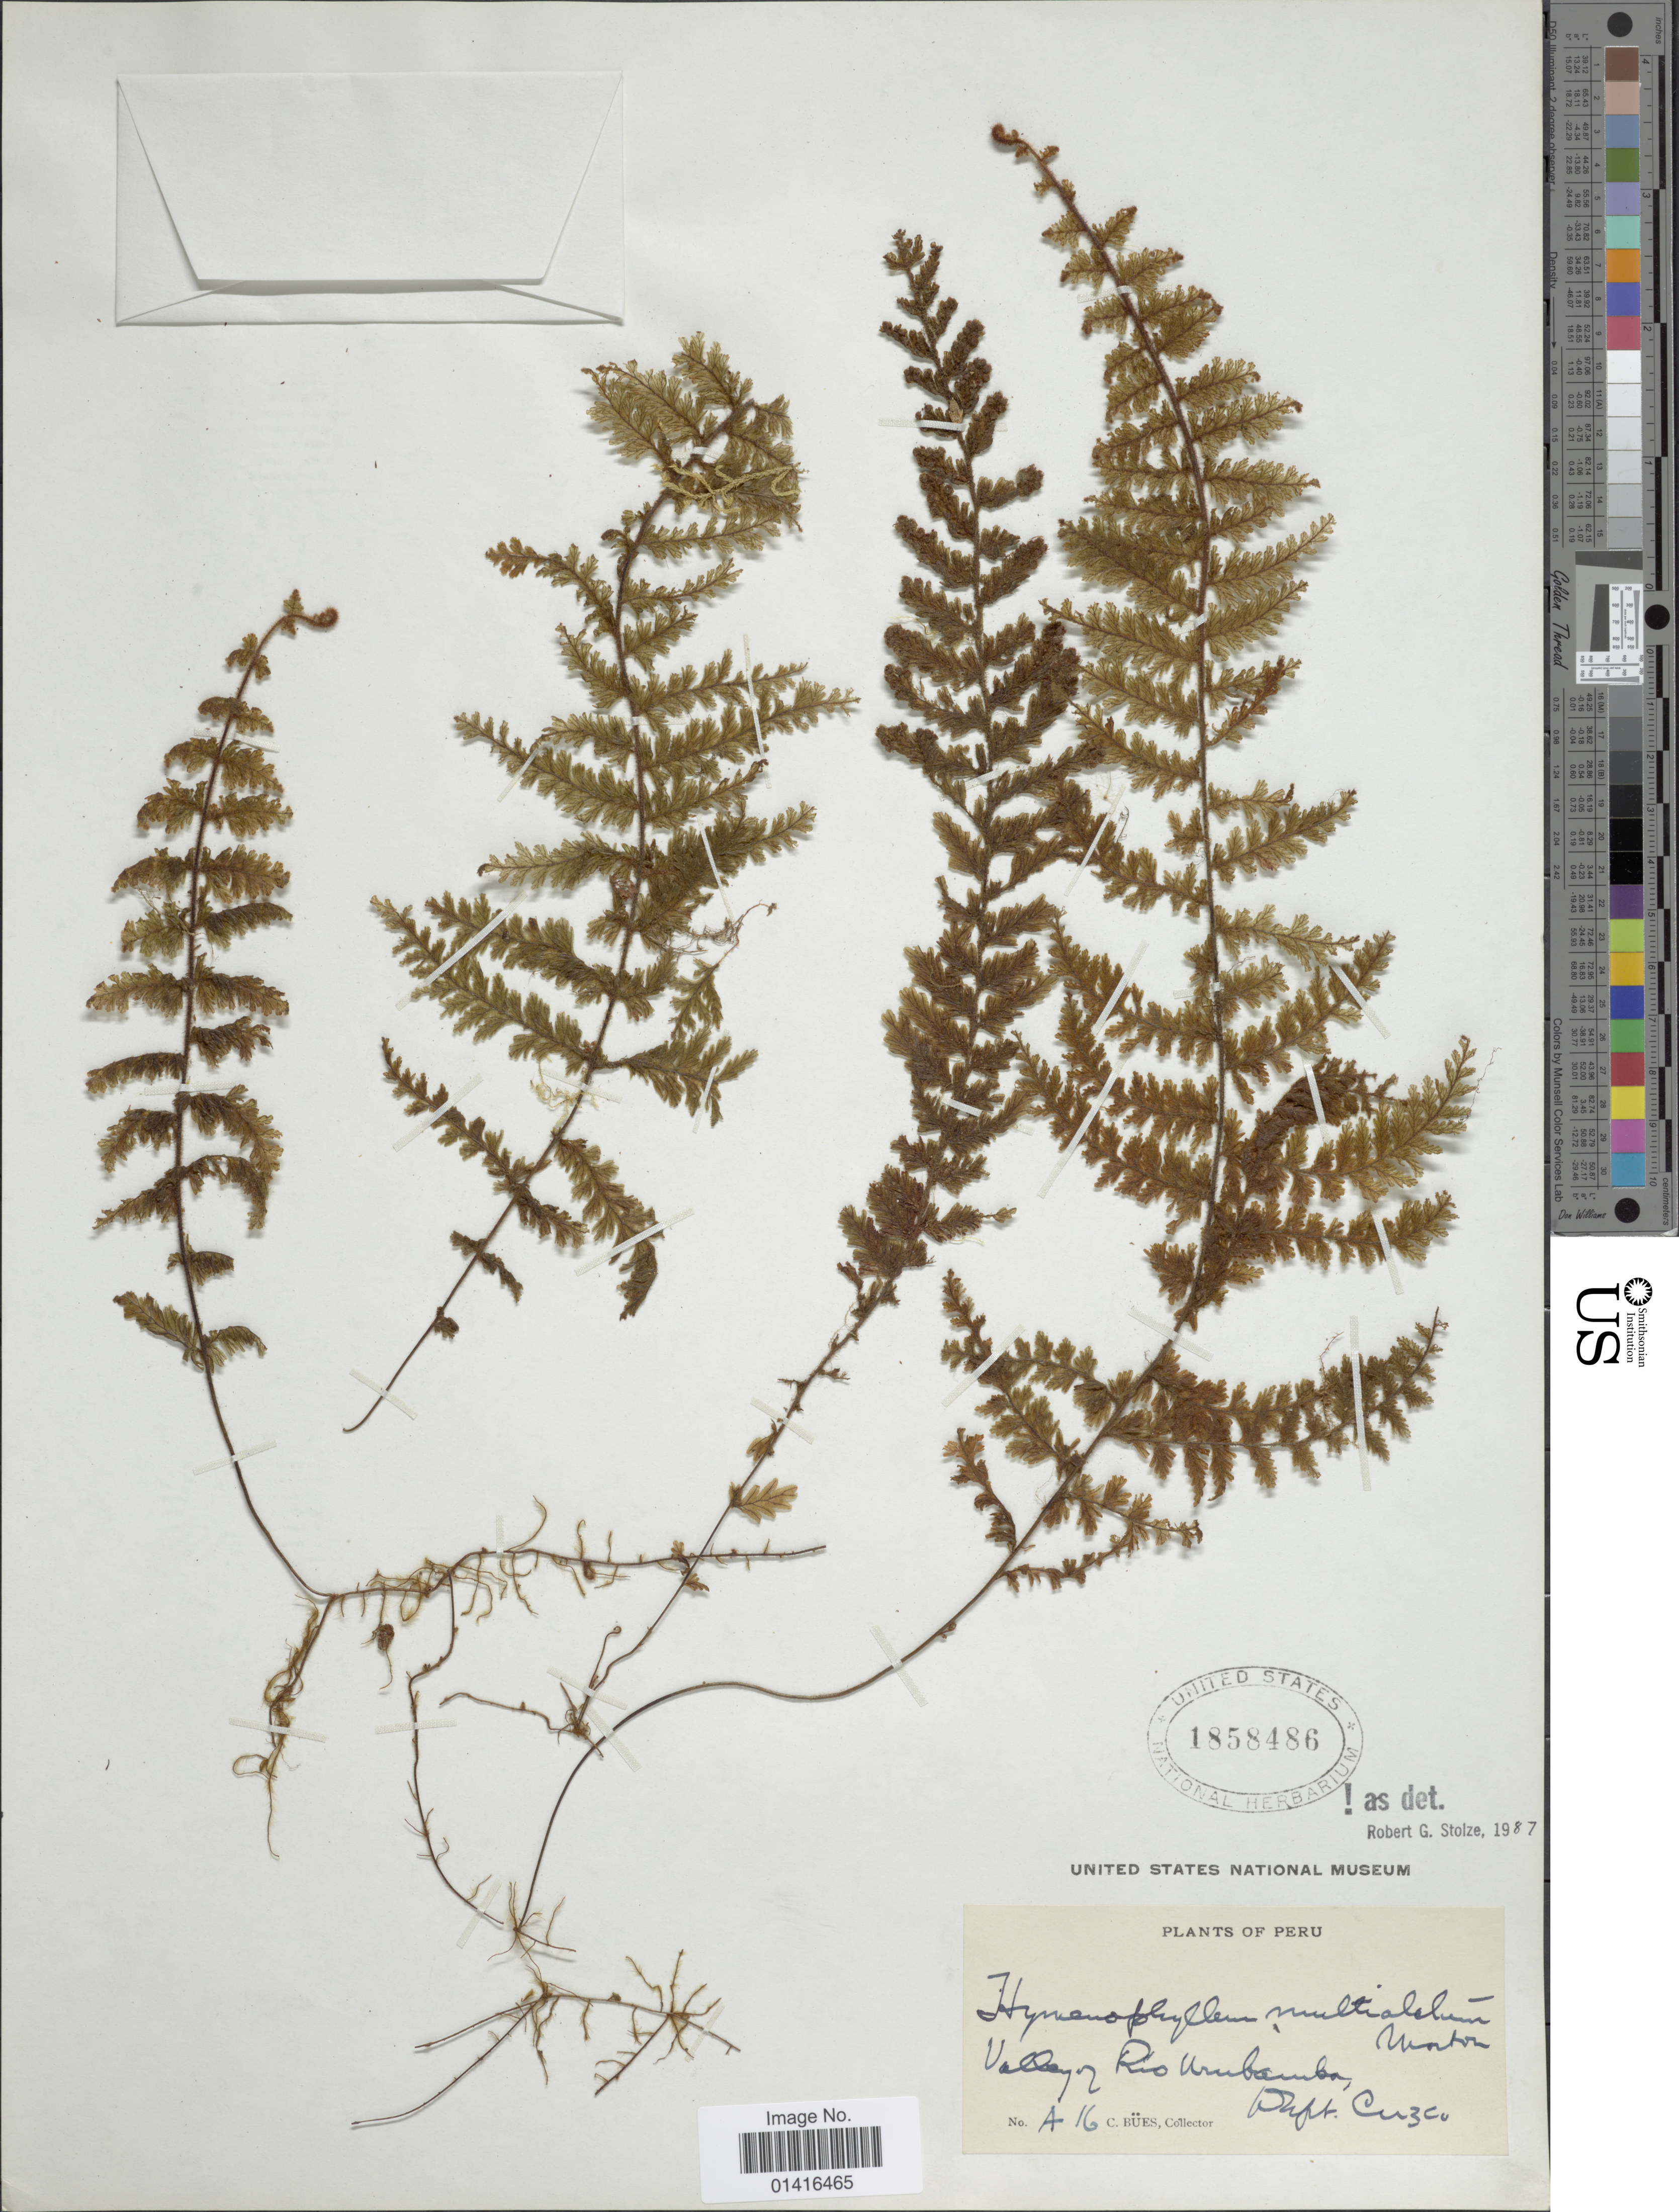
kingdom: Plantae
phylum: Tracheophyta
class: Polypodiopsida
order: Hymenophyllales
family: Hymenophyllaceae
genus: Hymenophyllum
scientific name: Hymenophyllum multialatum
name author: C.V. Morton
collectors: C. Bues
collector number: A16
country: Peru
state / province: Cusco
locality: Valley of Rio Urubamba. Dept. Cusco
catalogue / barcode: US 1858486